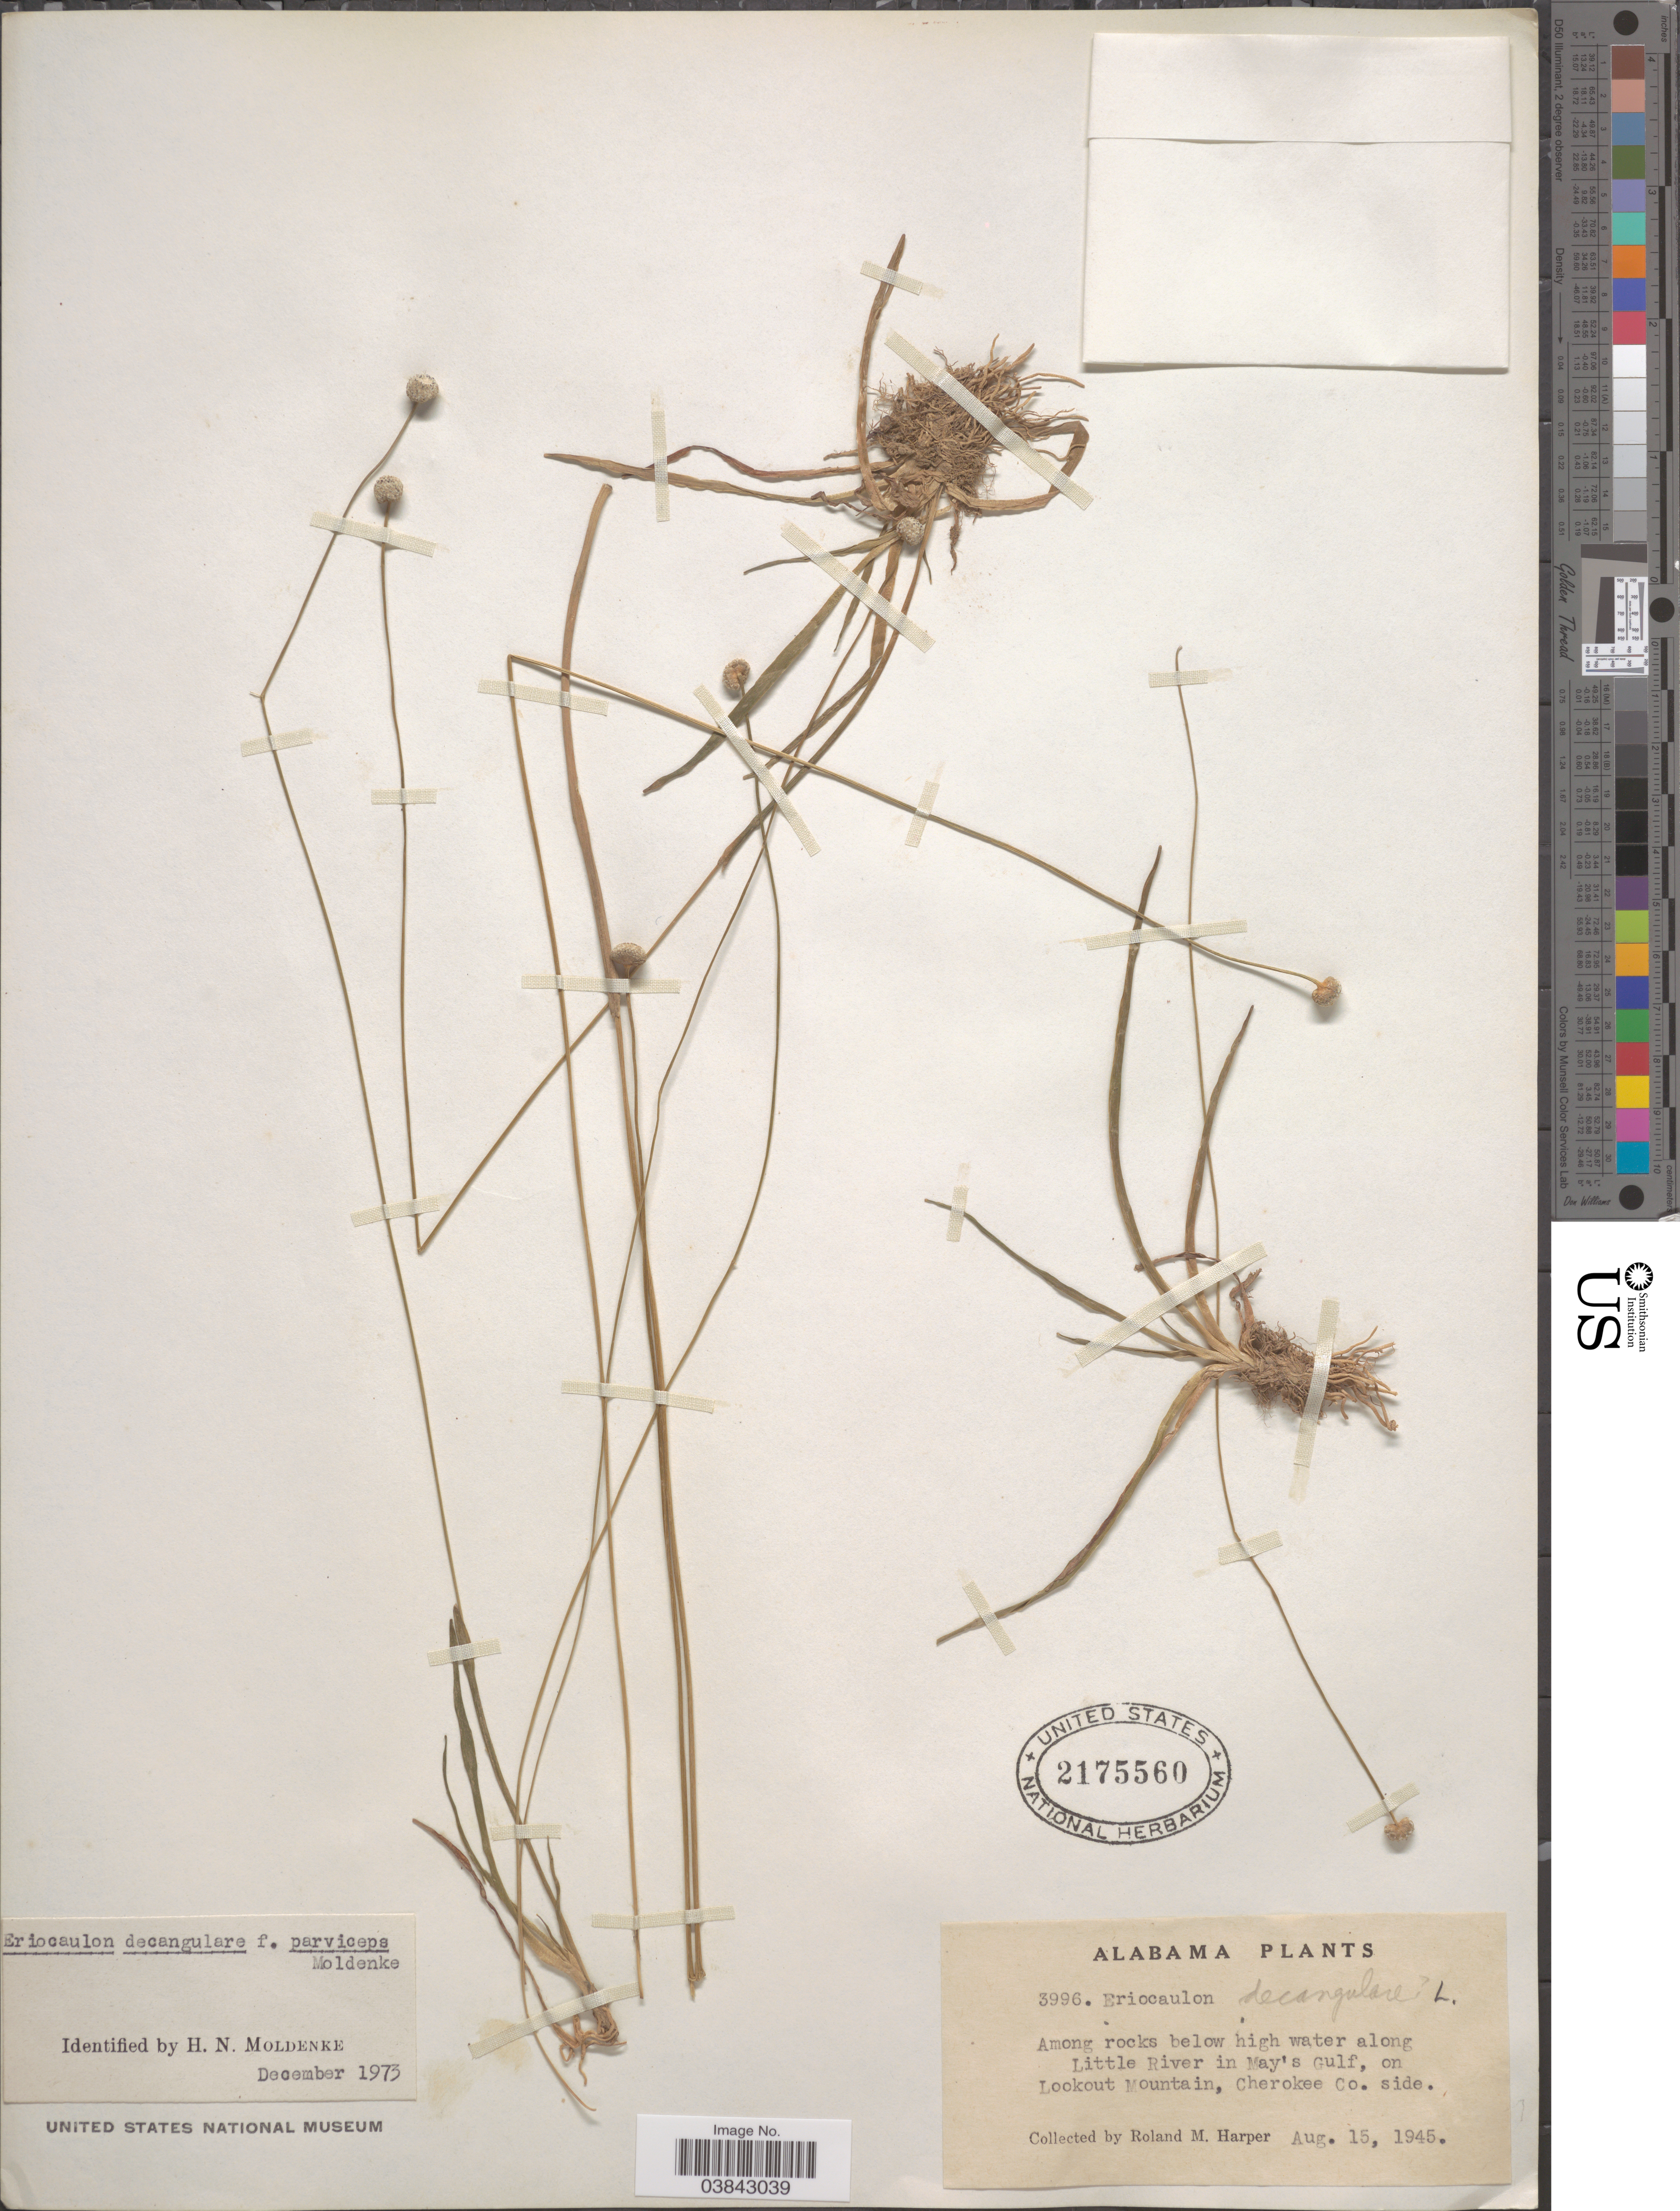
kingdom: Plantae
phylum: Tracheophyta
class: Liliopsida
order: Poales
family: Eriocaulaceae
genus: Eriocaulon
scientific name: Eriocaulon decangulare f. parviceps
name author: Moldenke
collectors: R. M. Harper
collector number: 3996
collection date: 1945-08-15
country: United States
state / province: Alabama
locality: Along Little River in May's Gulf on Lookout Mountain, Cherokee Co. side.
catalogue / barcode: US 2175560